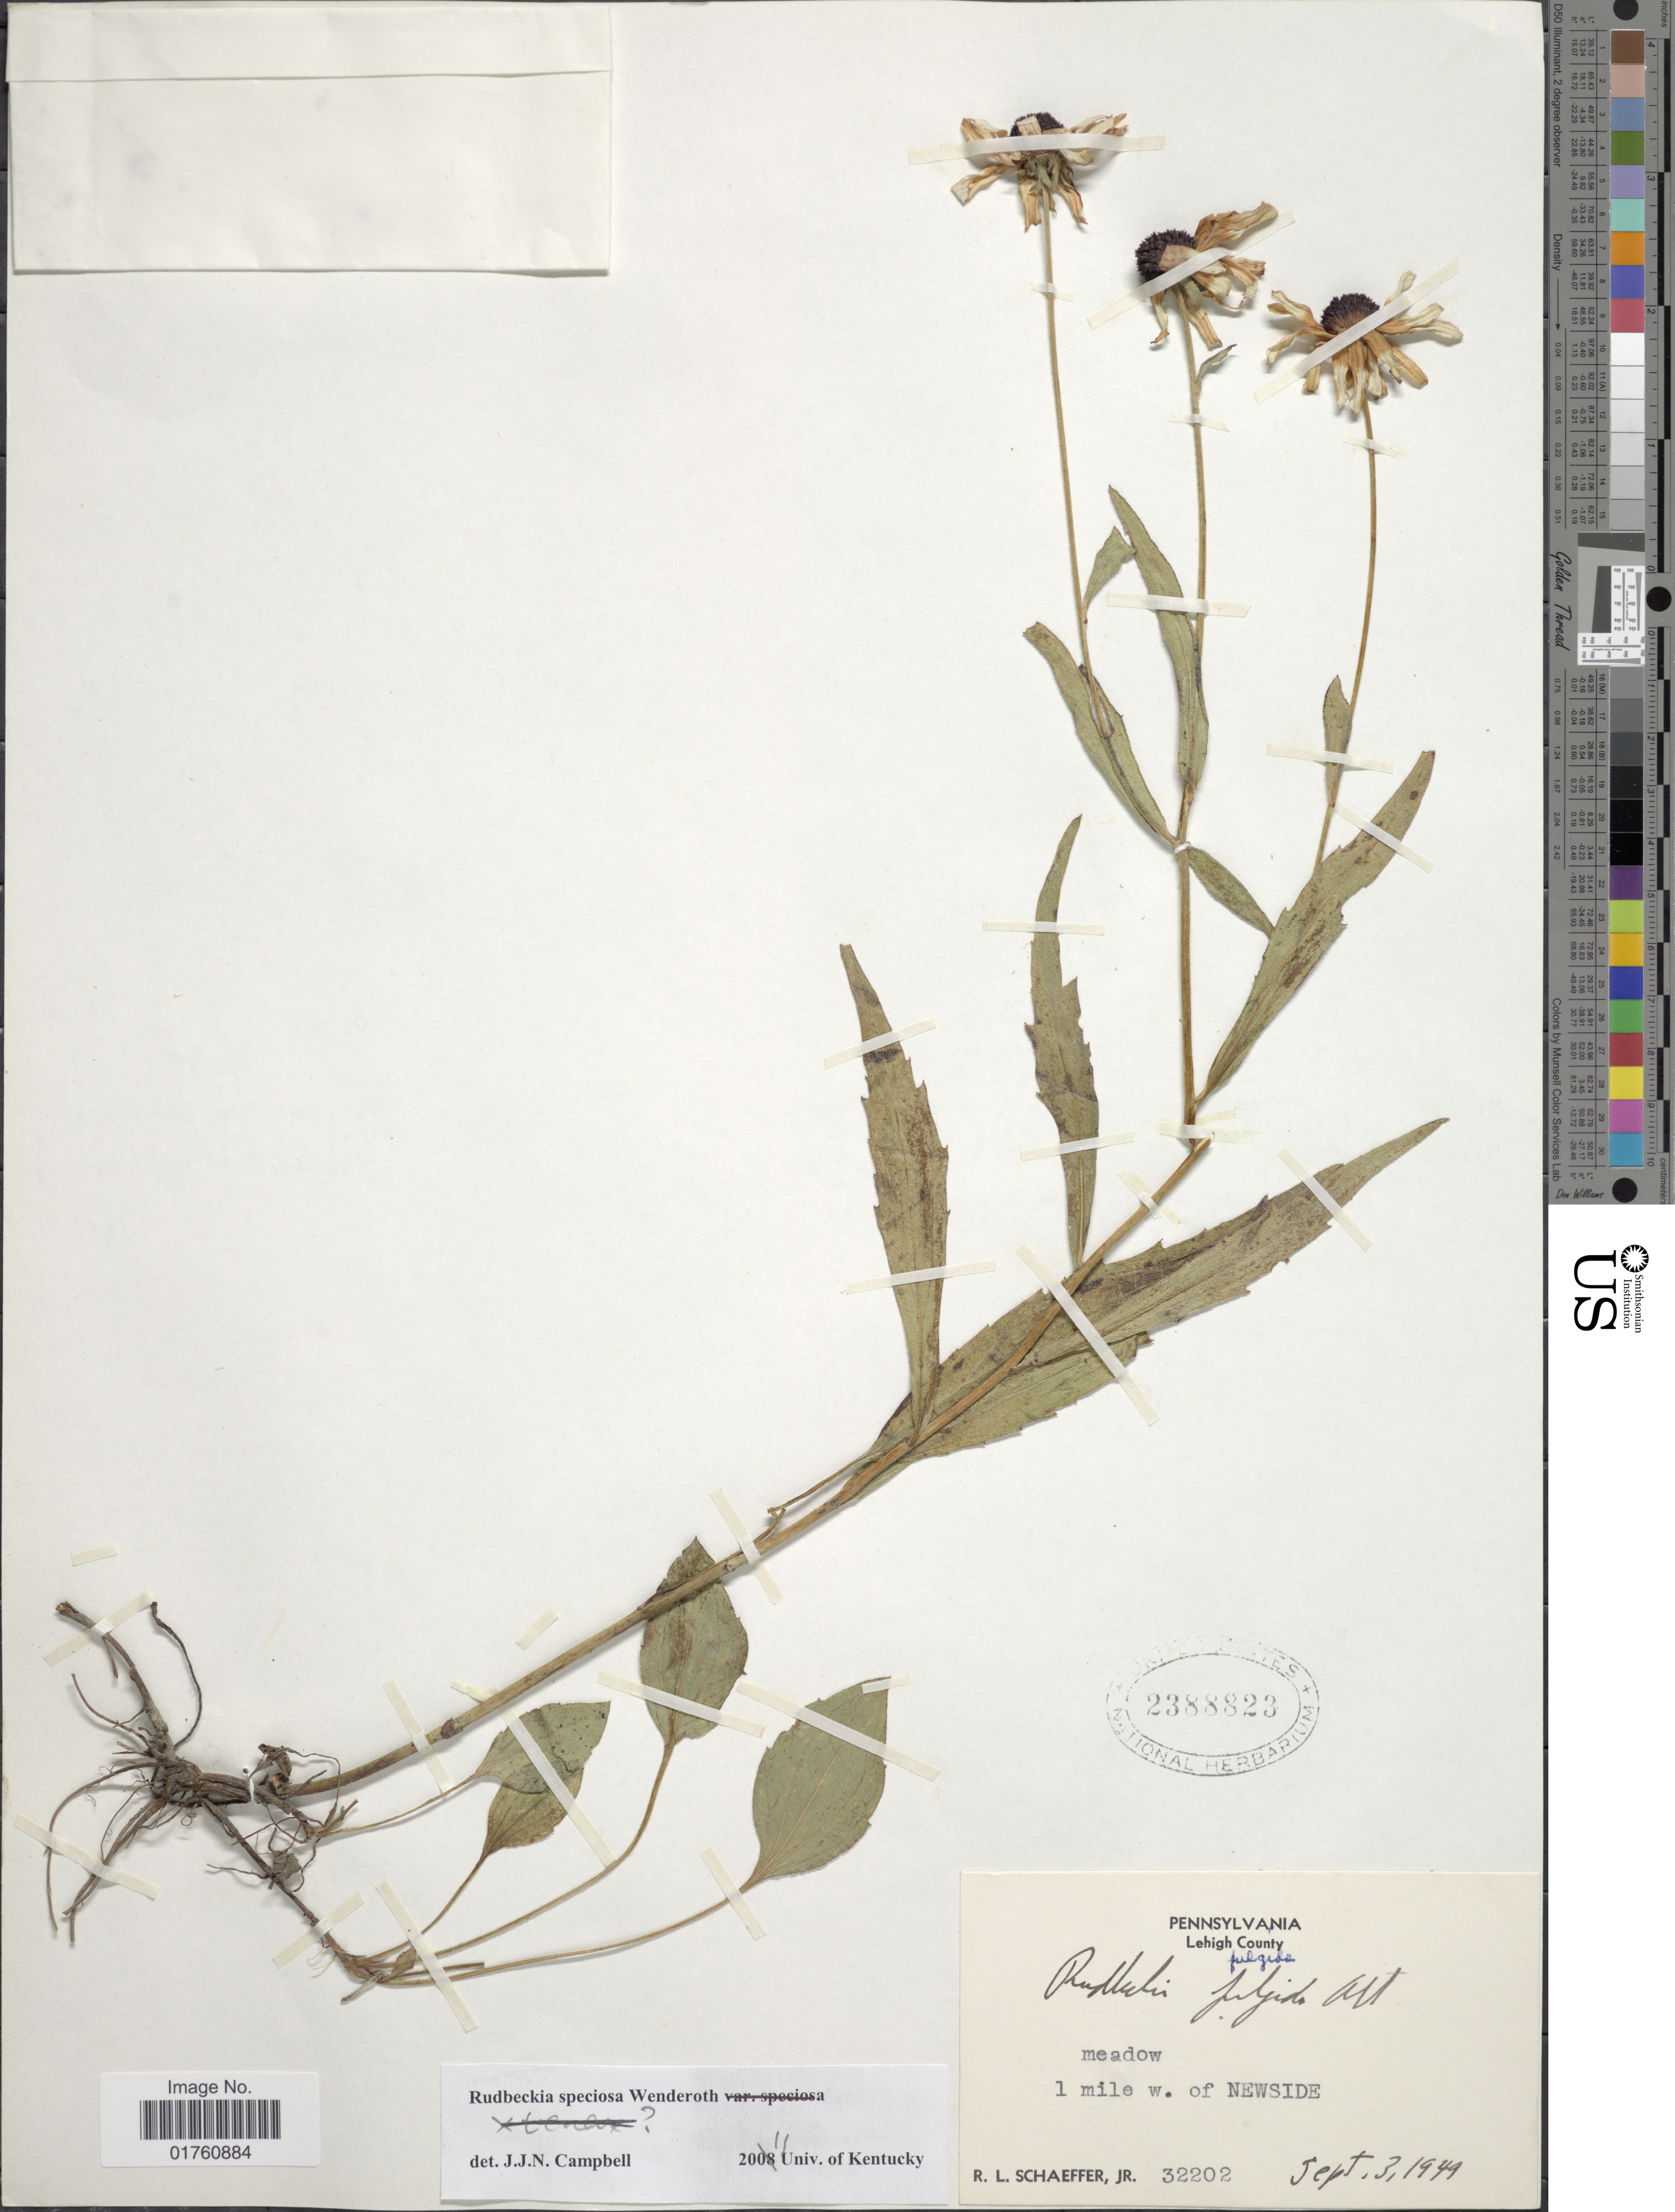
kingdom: Plantae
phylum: Tracheophyta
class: Magnoliopsida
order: Asterales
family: Asteraceae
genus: Rudbeckia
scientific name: Rudbeckia fulgida var. speciosa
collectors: R. L. Schaeffer Jr.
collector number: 32202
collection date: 1949-09-03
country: United States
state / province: Pennsylvania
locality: Lehigh County, 1 mile w. of Newside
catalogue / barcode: US 2388823